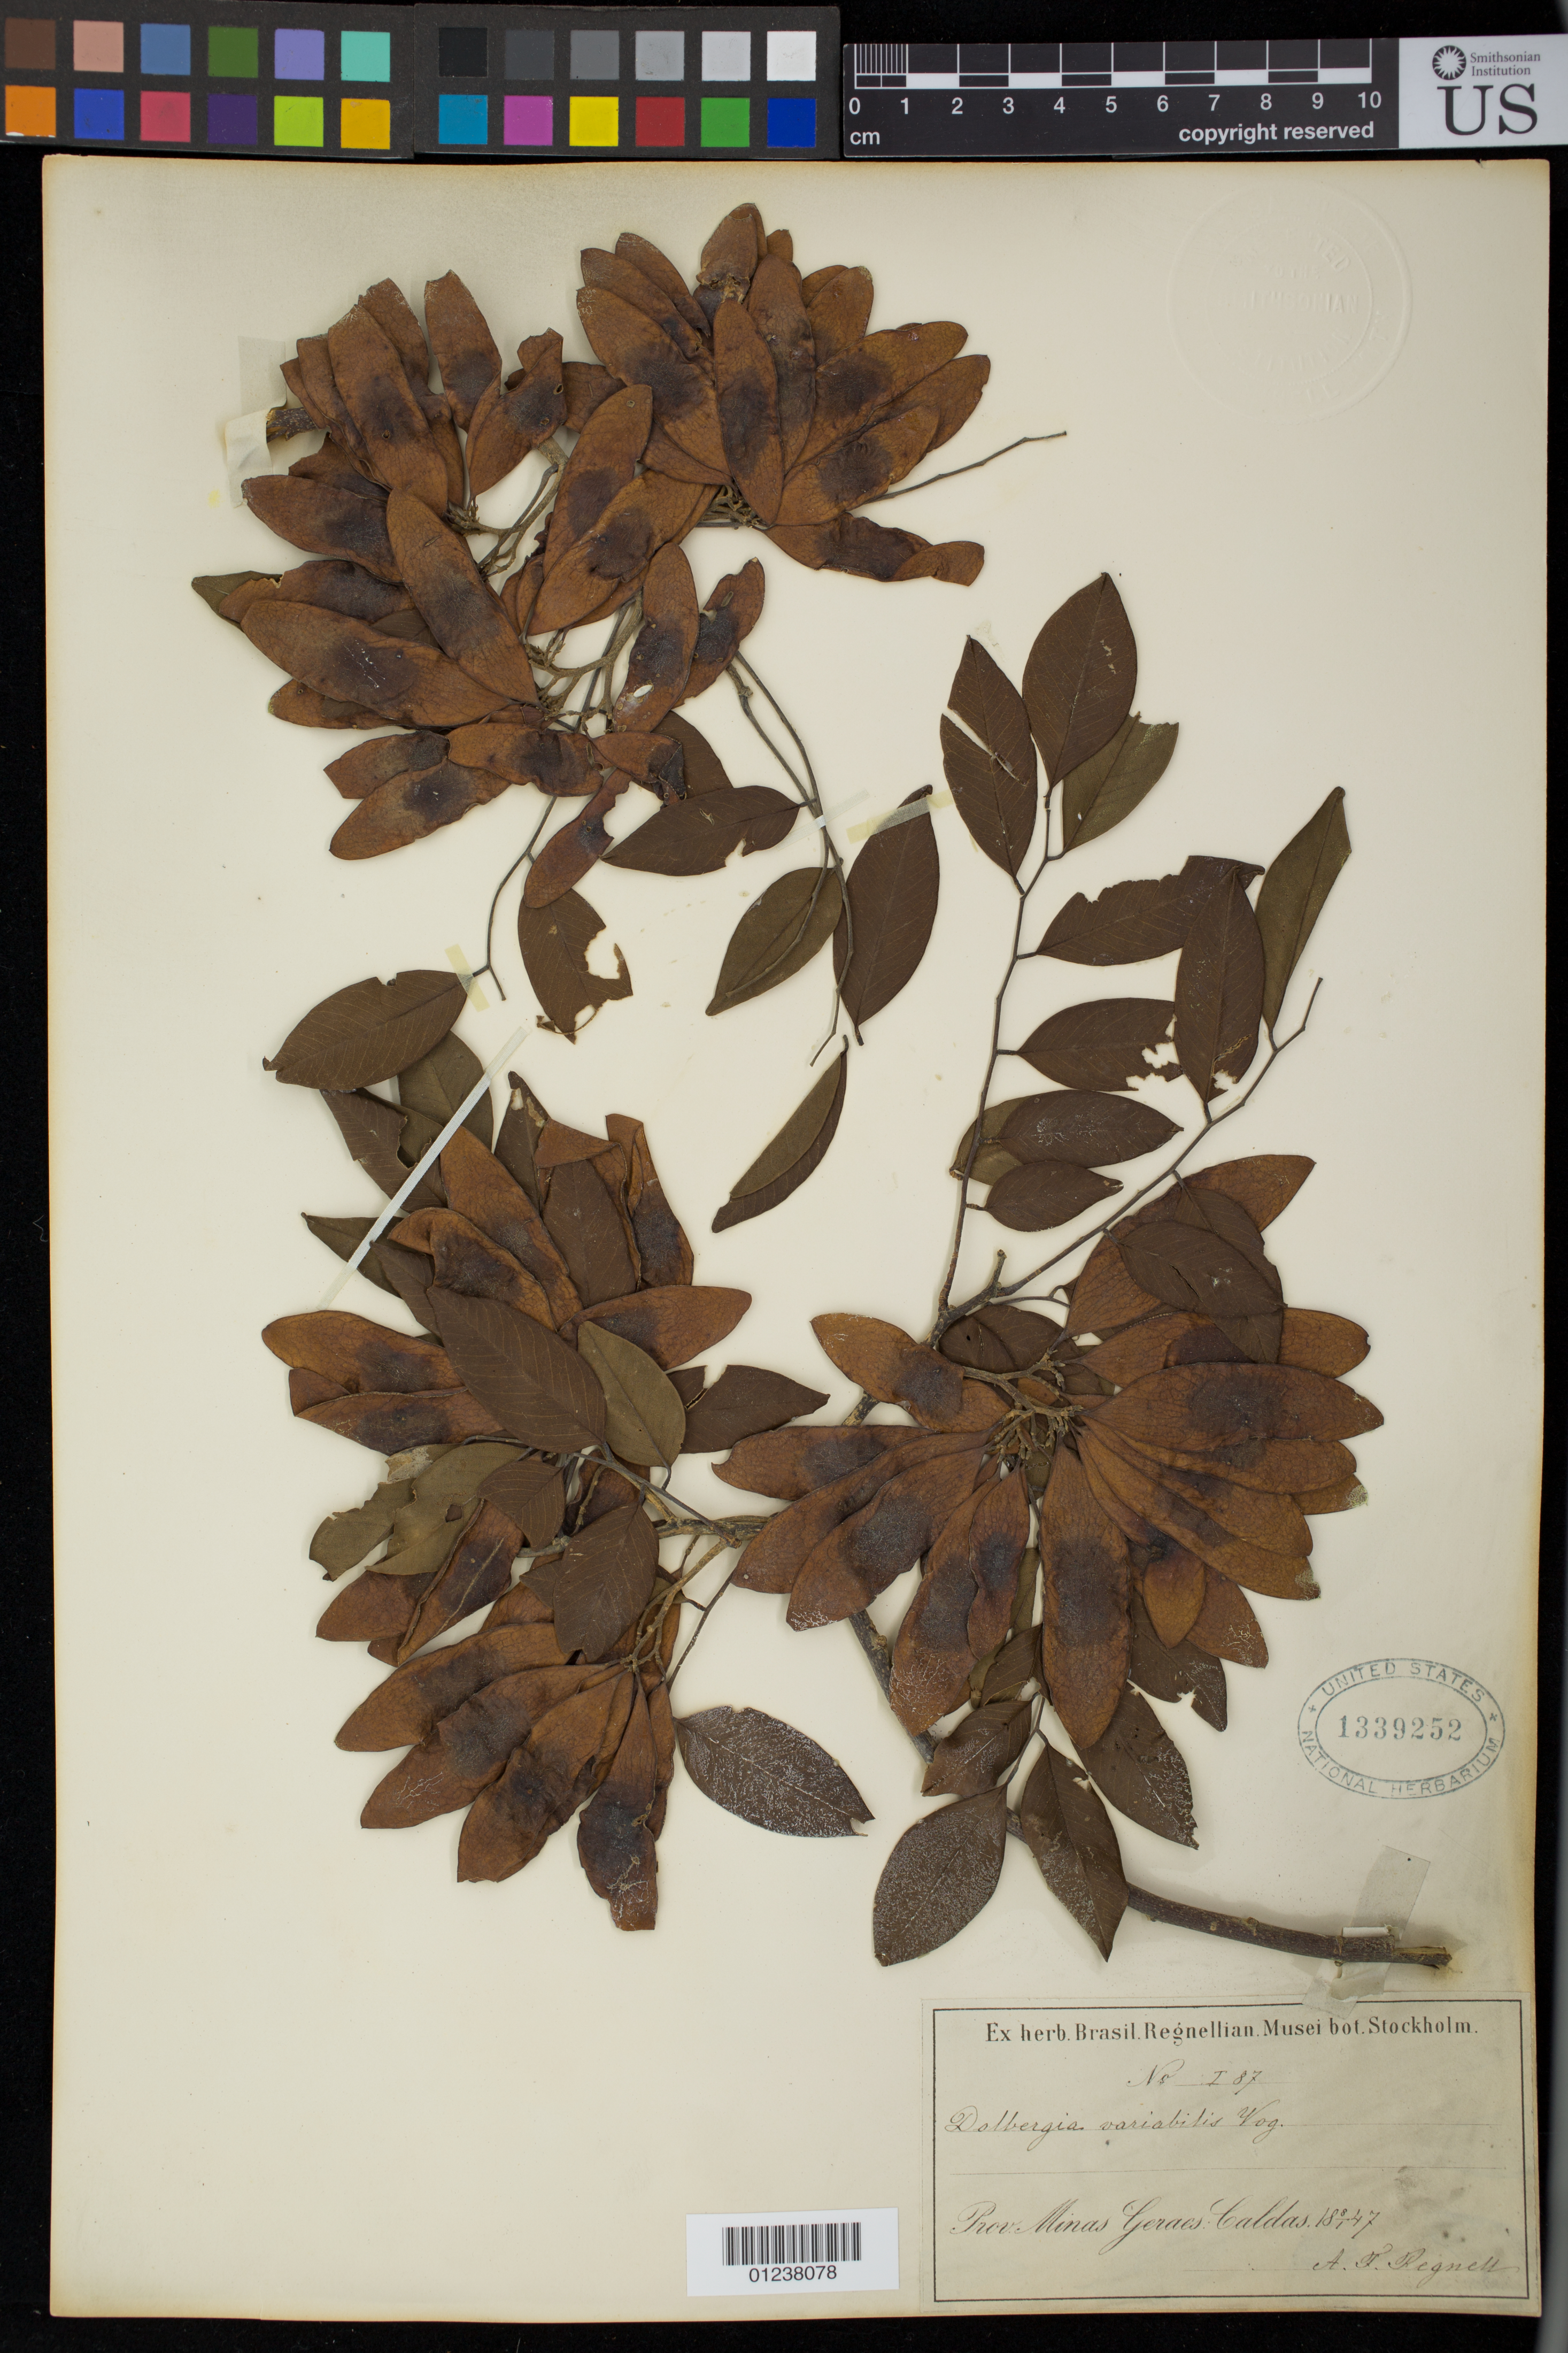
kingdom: Plantae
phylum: Tracheophyta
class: Magnoliopsida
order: Fabales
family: Fabaceae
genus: Dalbergia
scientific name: Dalbergia frutescens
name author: (Vell.) Britton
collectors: A. F. Regnell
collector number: I87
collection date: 1847-01-08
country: Brazil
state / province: Minas Gerais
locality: Caldas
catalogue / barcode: US 1339252